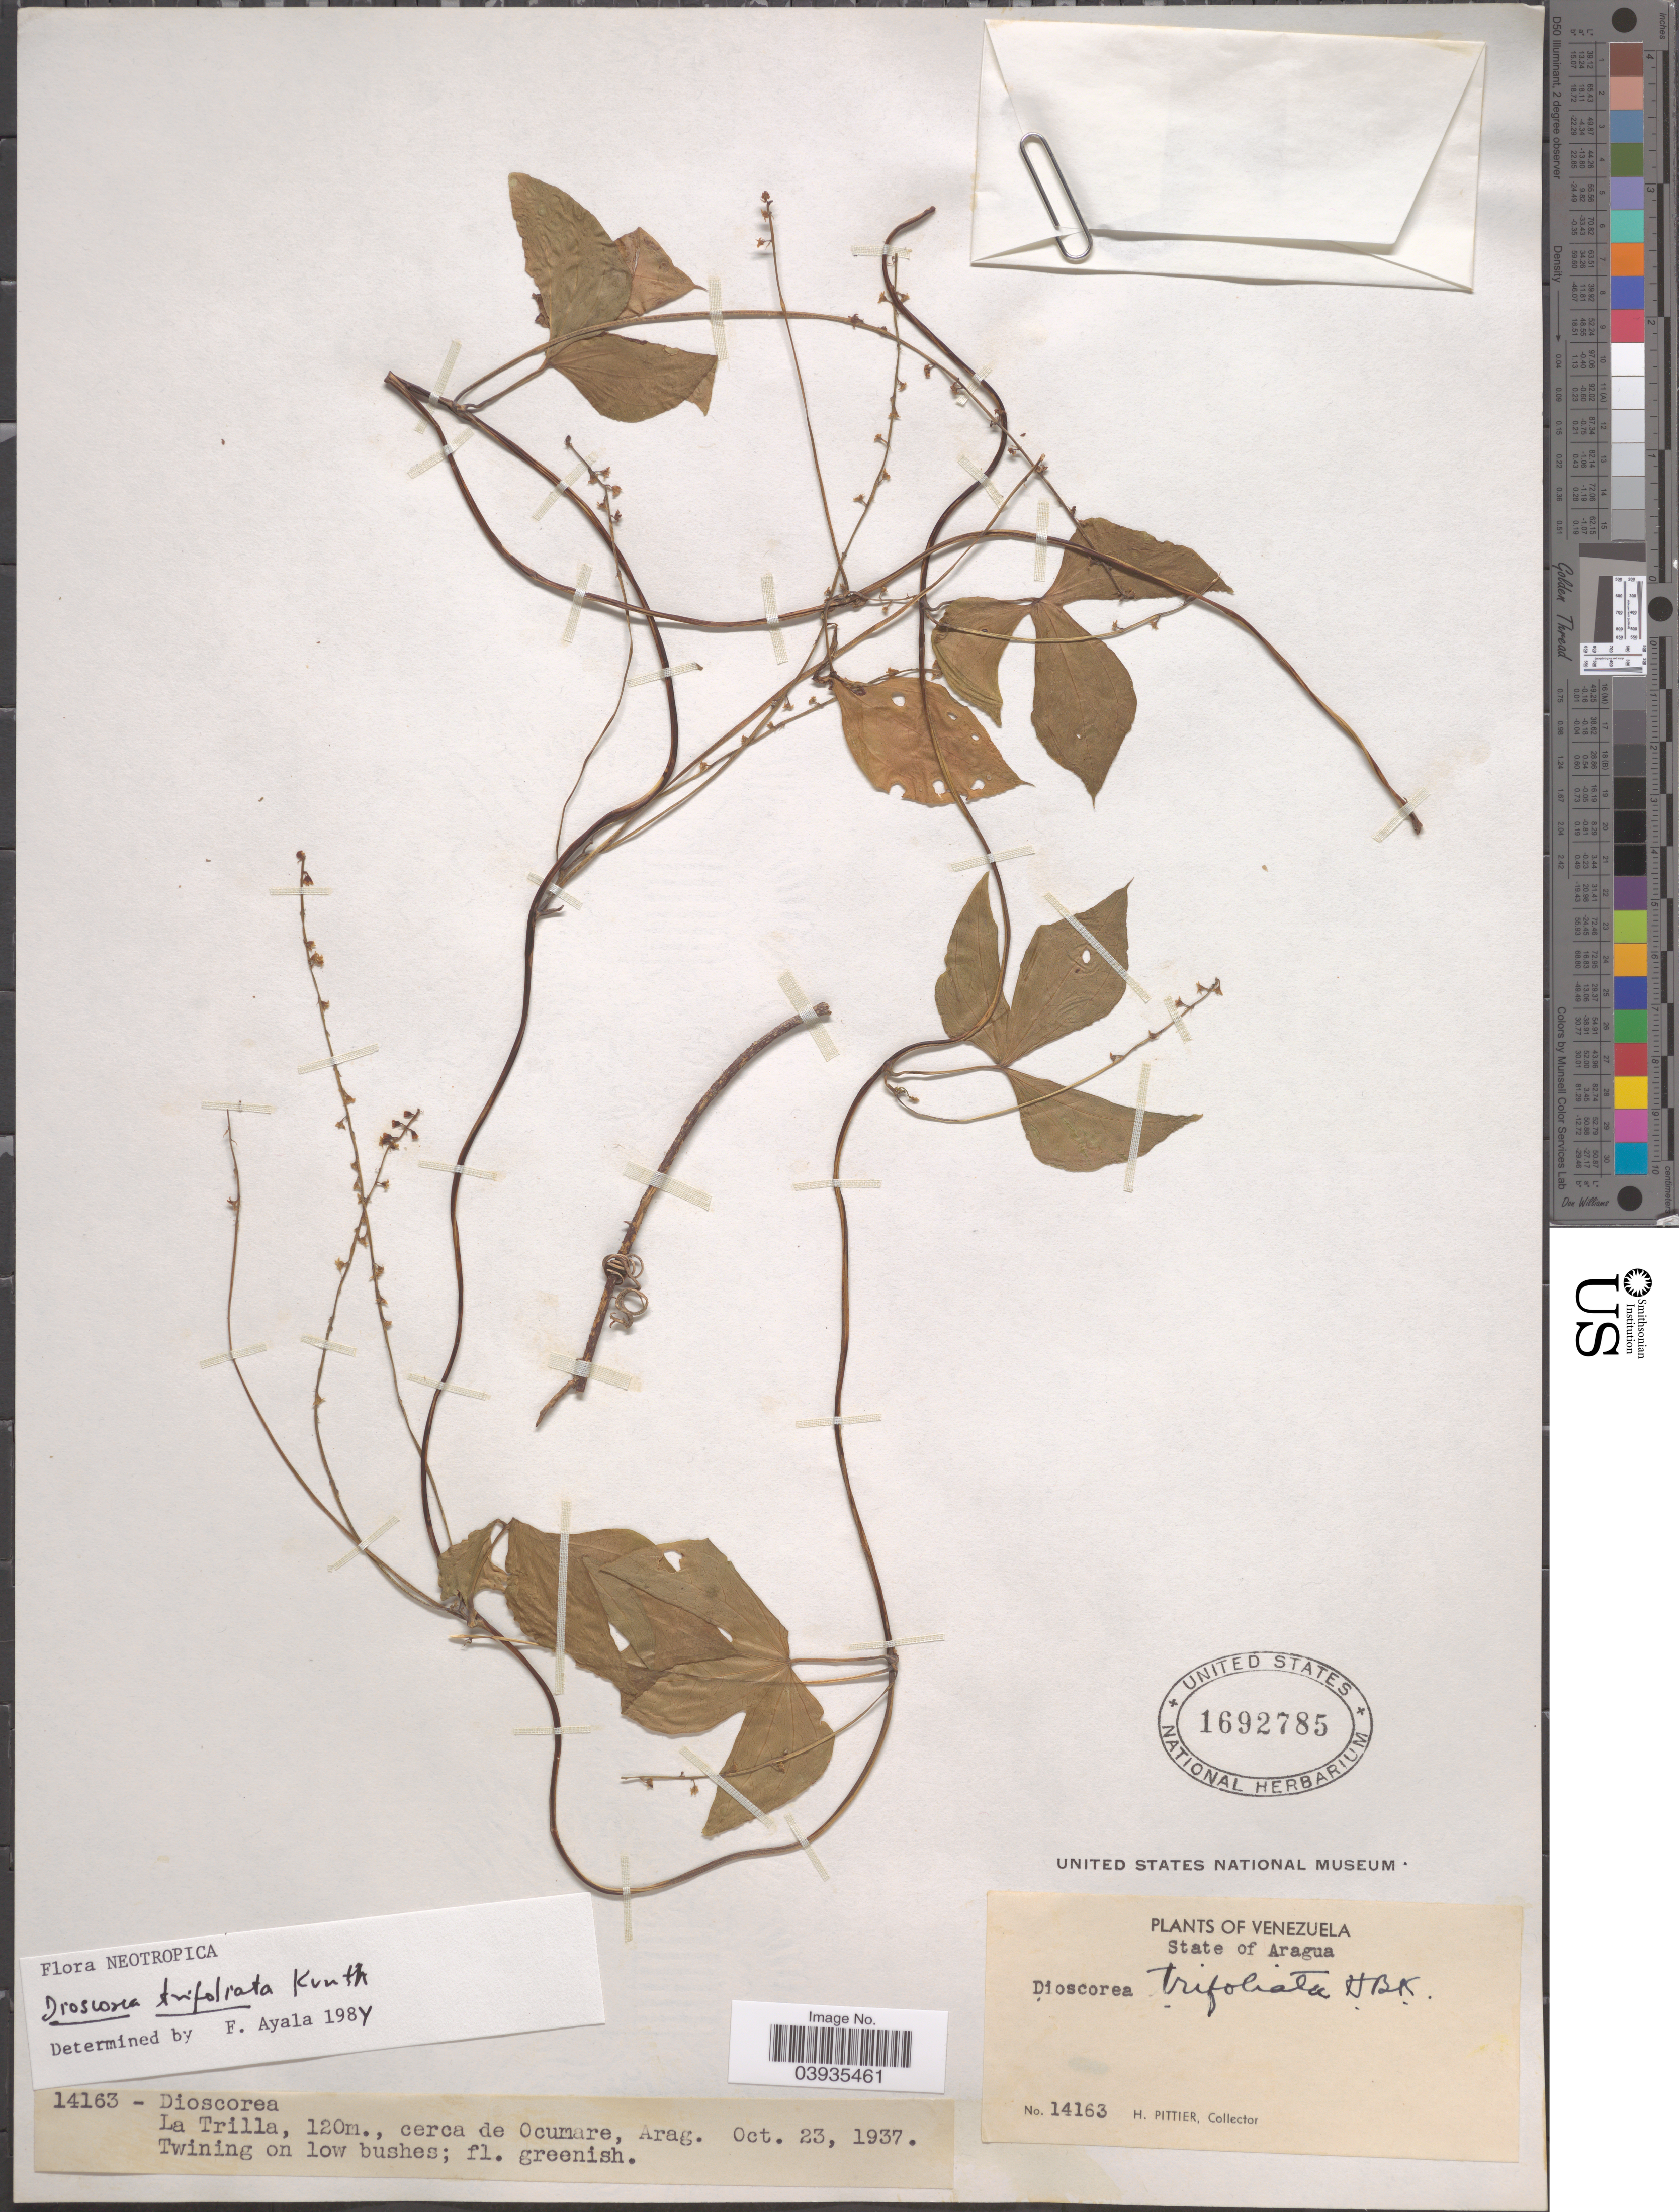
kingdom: Plantae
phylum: Tracheophyta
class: Liliopsida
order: Dioscoreales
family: Dioscoreaceae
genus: Dioscorea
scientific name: Dioscorea trifoliata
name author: Kunth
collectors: H. F. Pittier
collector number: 14163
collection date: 1937-10-23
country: Venezuela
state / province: Aragua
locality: La Trilla, cerca de Ocumare.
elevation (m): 120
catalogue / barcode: US 1692785